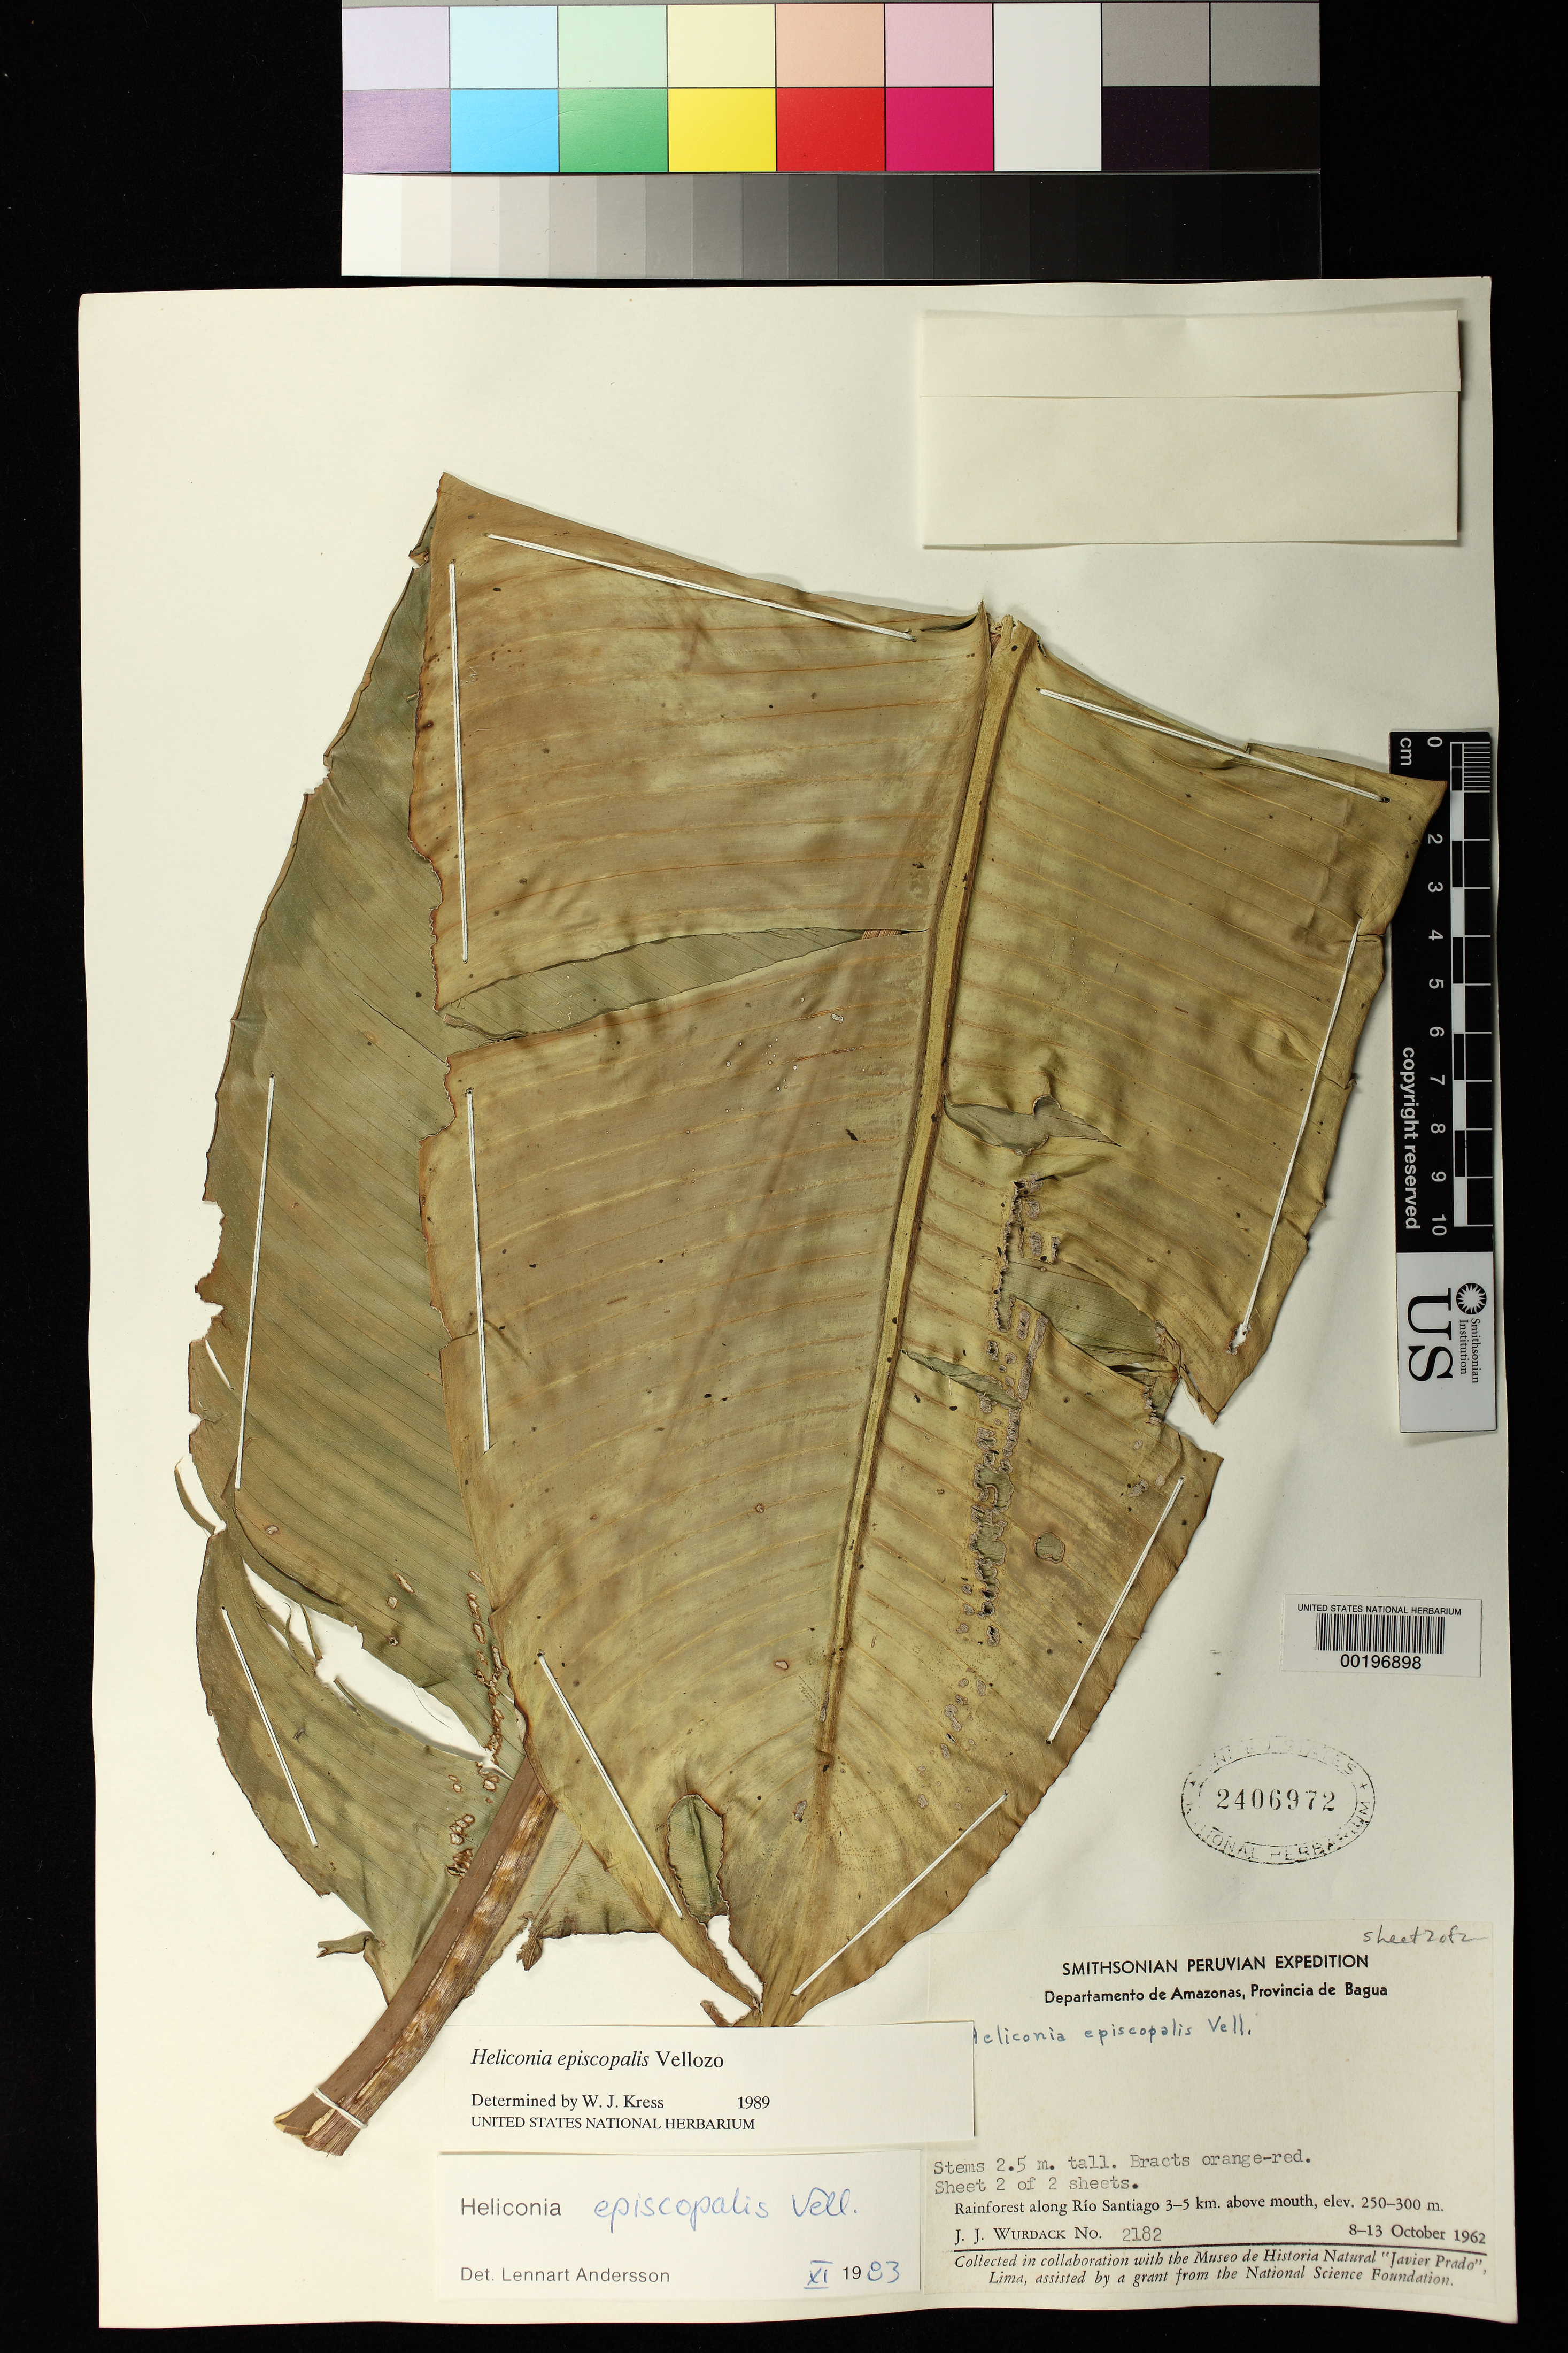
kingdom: Plantae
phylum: Tracheophyta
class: Liliopsida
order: Zingiberales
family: Heliconiaceae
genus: Heliconia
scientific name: Heliconia episcopalis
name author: Vell.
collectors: J. J. Wurdack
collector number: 2182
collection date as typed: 08 Oct 1962 to 13 Oct 1962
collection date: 1962-10-08/1962-10-13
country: Peru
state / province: Amazonas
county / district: Bagua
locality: rainforest along Río Santiago 3 - 5 km above mouth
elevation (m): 250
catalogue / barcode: US 2406972